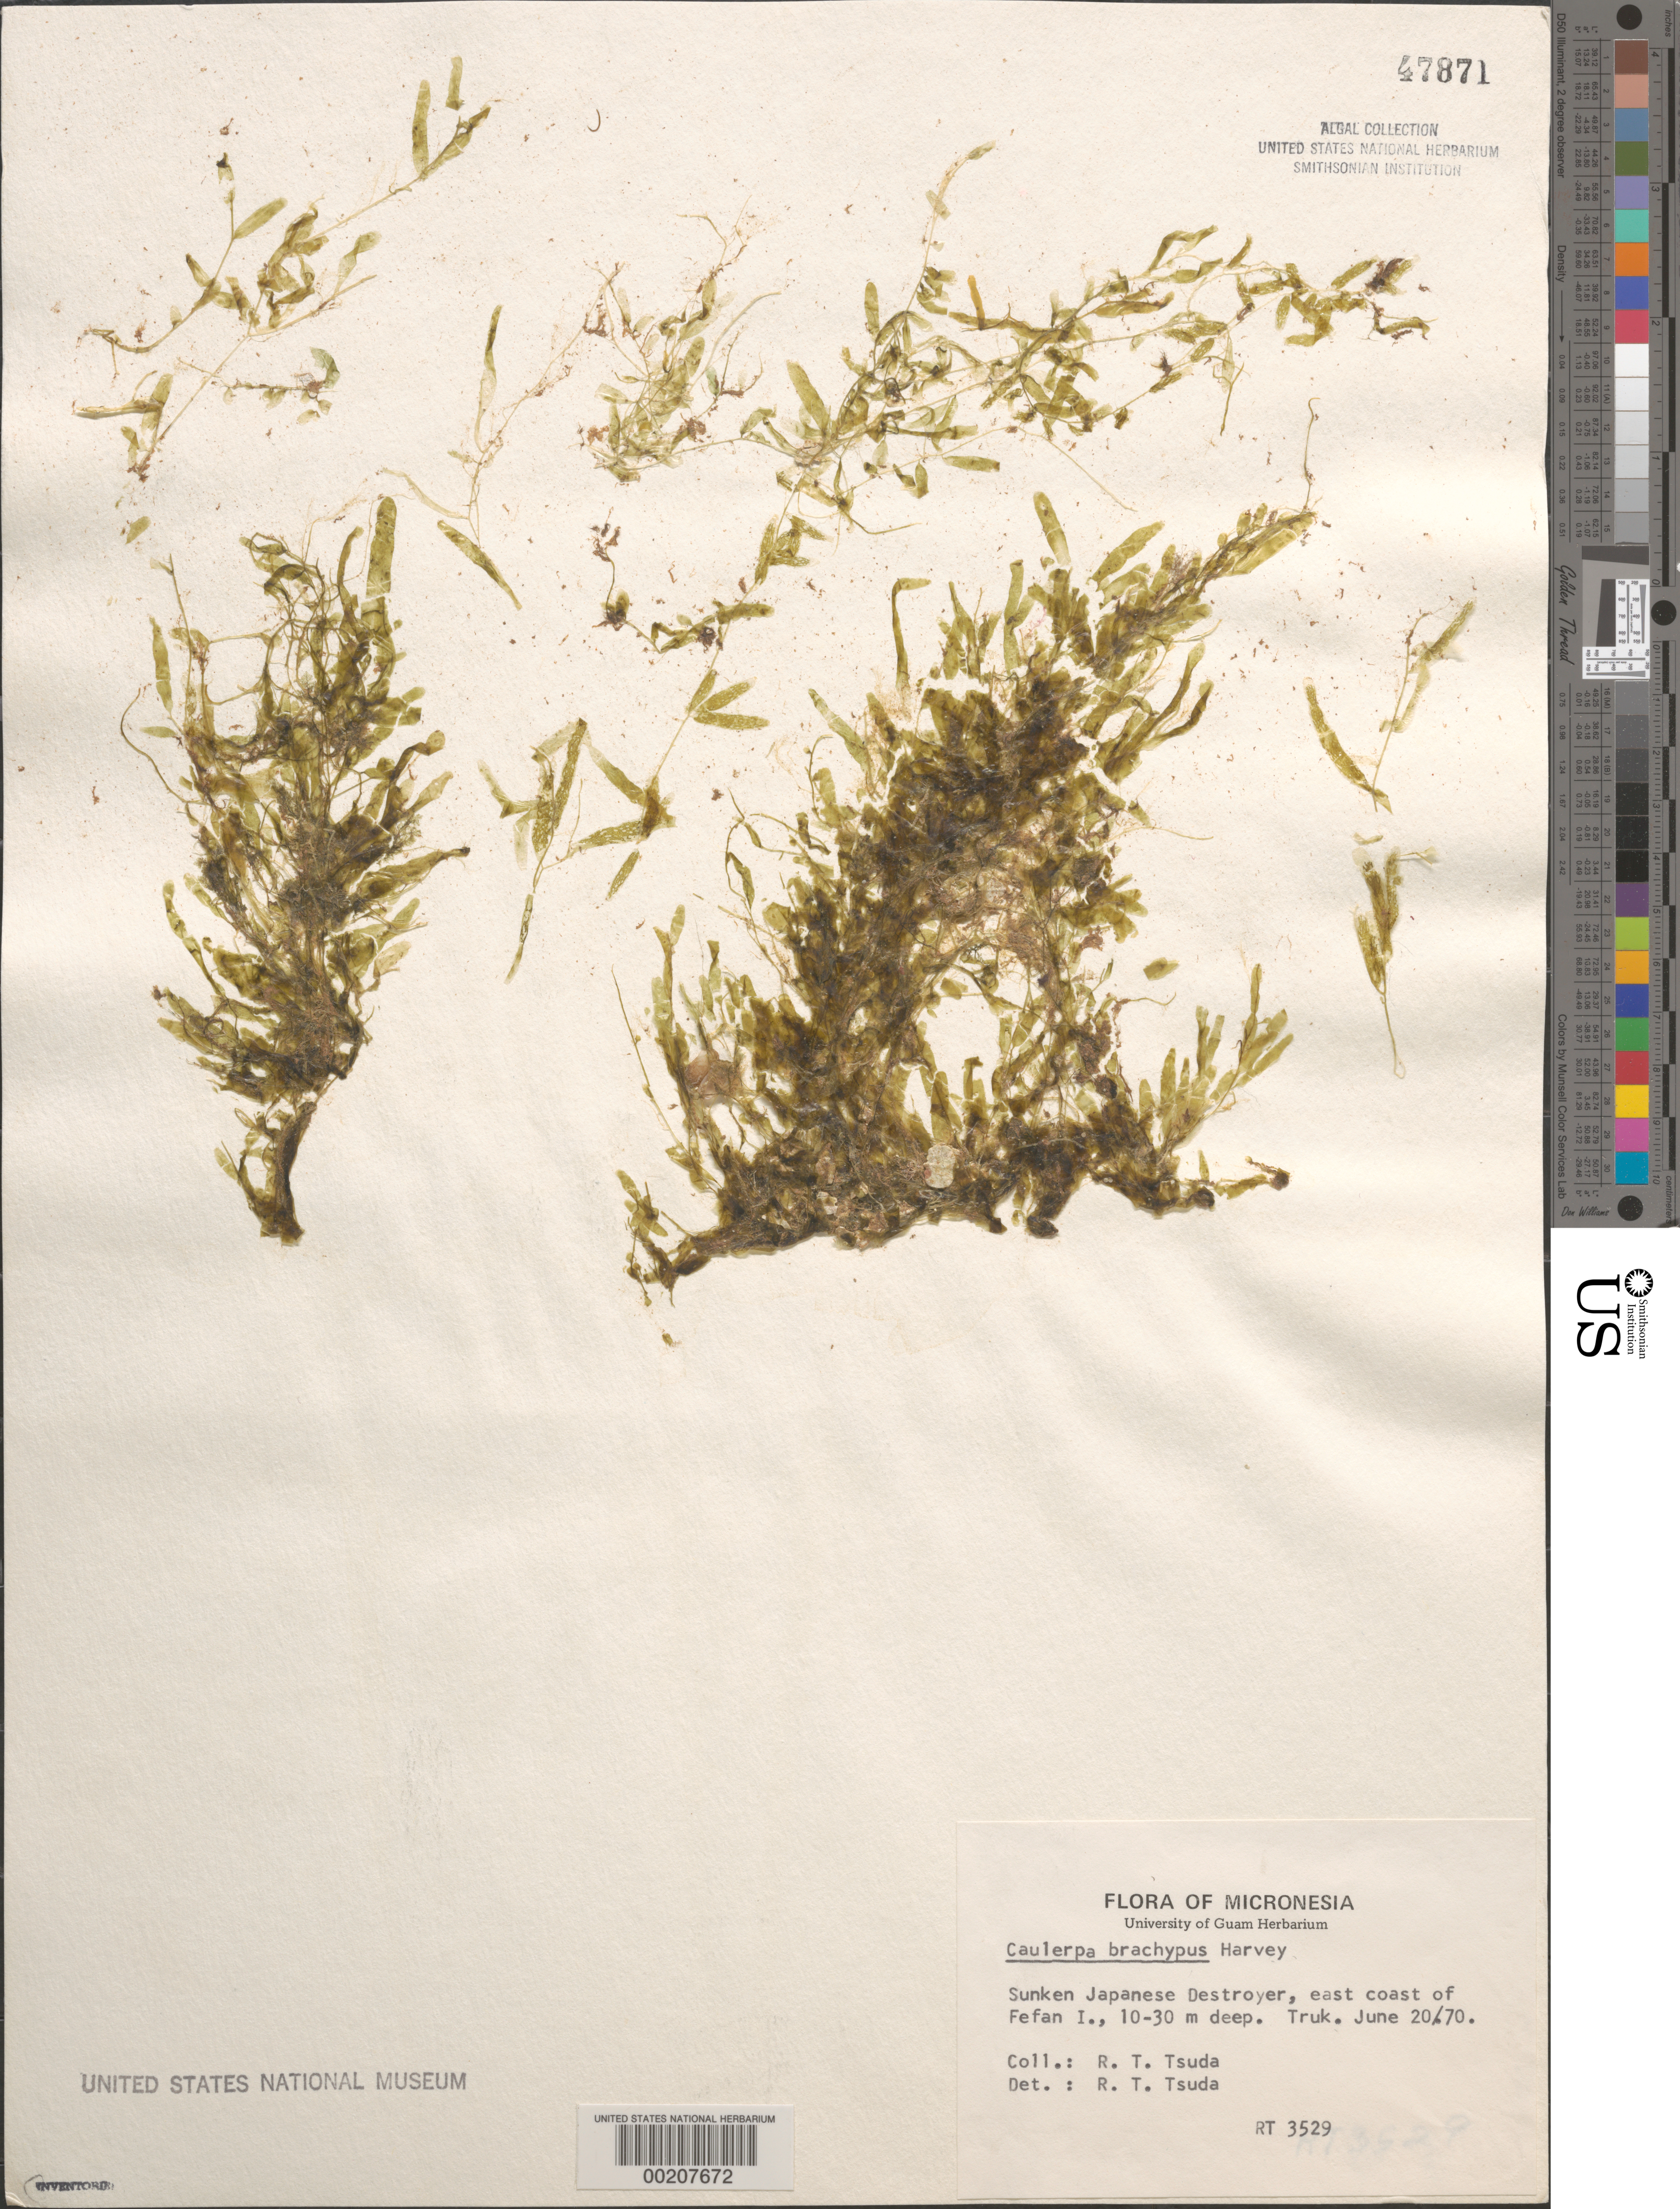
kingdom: Plantae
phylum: Chlorophyta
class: Ulvophyceae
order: Bryopsidales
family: Caulerpaceae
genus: Caulerpa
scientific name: Caulerpa brachypus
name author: Harv.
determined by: Tsuda, R. T.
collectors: R. Tsuda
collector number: RT 3529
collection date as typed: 20 Jun 1970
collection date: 1970-06-20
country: Micronesia, Federated States of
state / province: Truk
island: Fefan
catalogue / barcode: US 47871